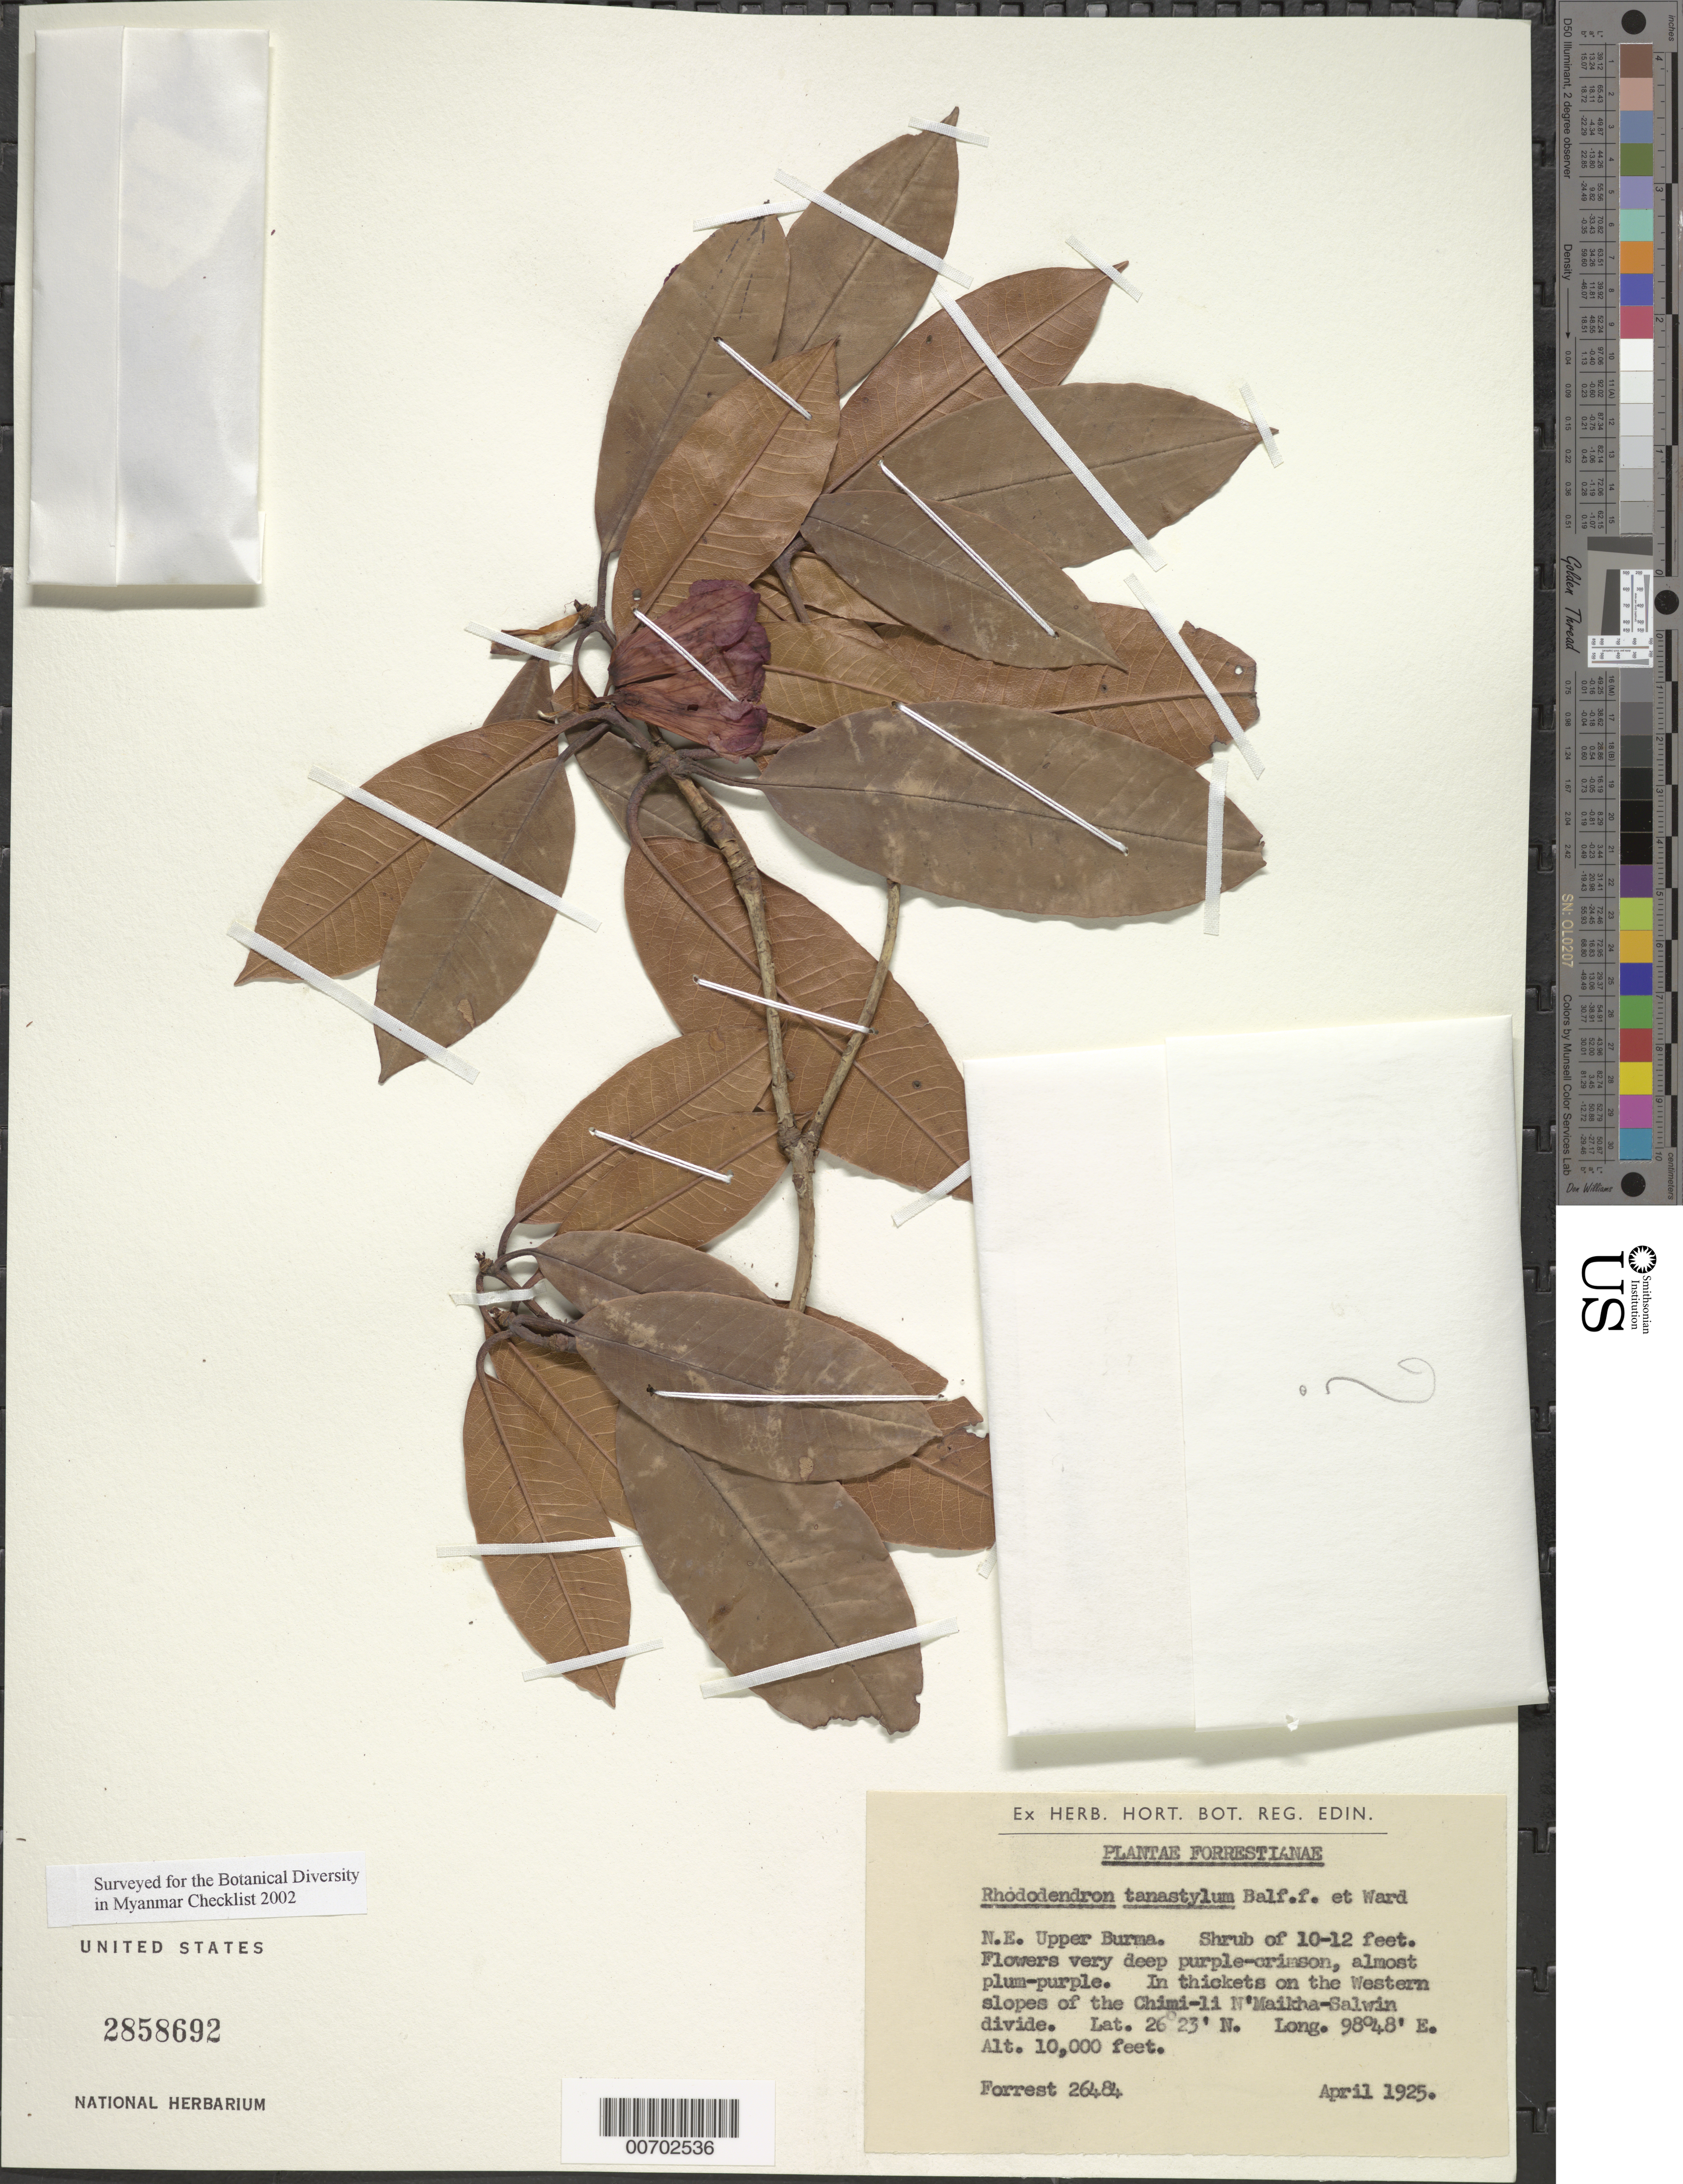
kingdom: Plantae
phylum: Tracheophyta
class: Magnoliopsida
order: Ericales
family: Ericaceae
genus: Rhododendron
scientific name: Rhododendron tanastylum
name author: Balf. f. & Kingdon-Ward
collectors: G. Forrest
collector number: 26484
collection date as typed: Apr 1925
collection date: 1925-04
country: Myanmar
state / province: Kachin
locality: N'Maikha-Salwin Divide, Chimi-li, W slopes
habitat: In thickets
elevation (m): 3048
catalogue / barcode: US 2858692